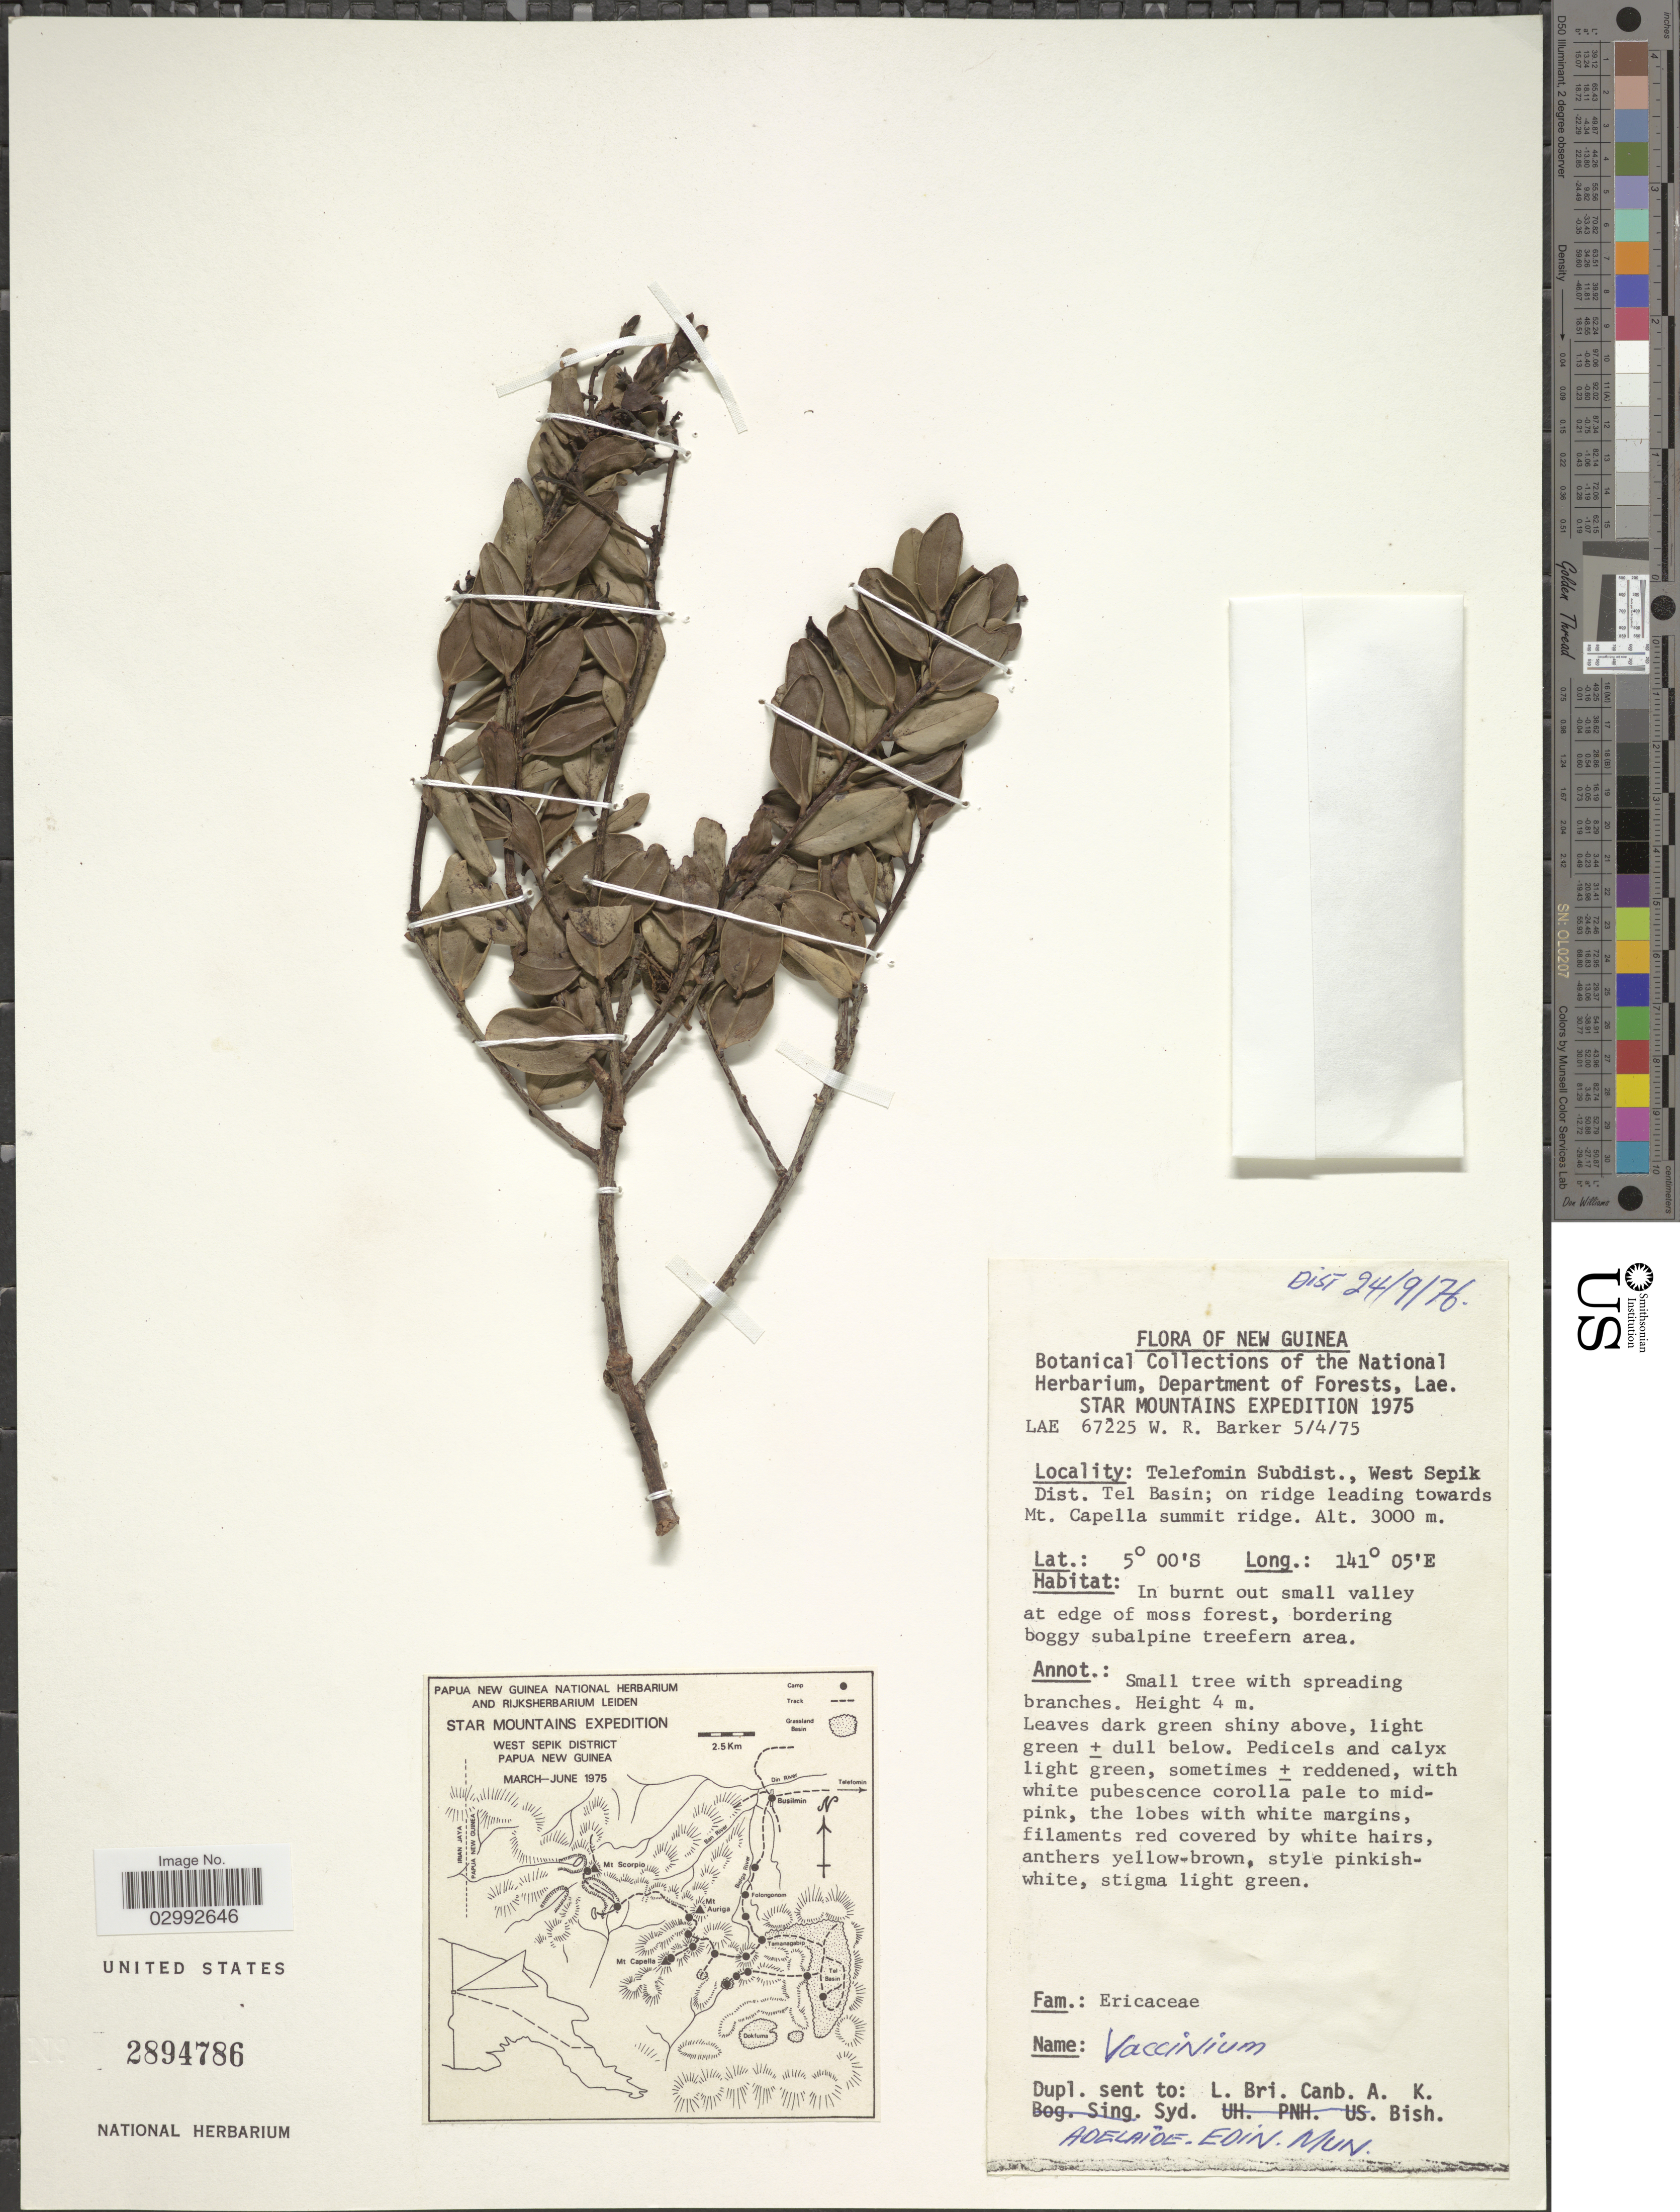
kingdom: Plantae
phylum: Tracheophyta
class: Magnoliopsida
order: Ericales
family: Ericaceae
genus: Vaccinium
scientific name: Vaccinium sp.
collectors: W. R. Barker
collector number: LAE 67225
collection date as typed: Transcribed d/m/y: 5/4/75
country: Papua New Guinea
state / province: Sandaun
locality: New Guinea, Telefomin Subdist., West Sepik Dist., Tel Basin; on ridge leading towards Mt. Capella summit ridge.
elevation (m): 3000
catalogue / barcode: US 2894786